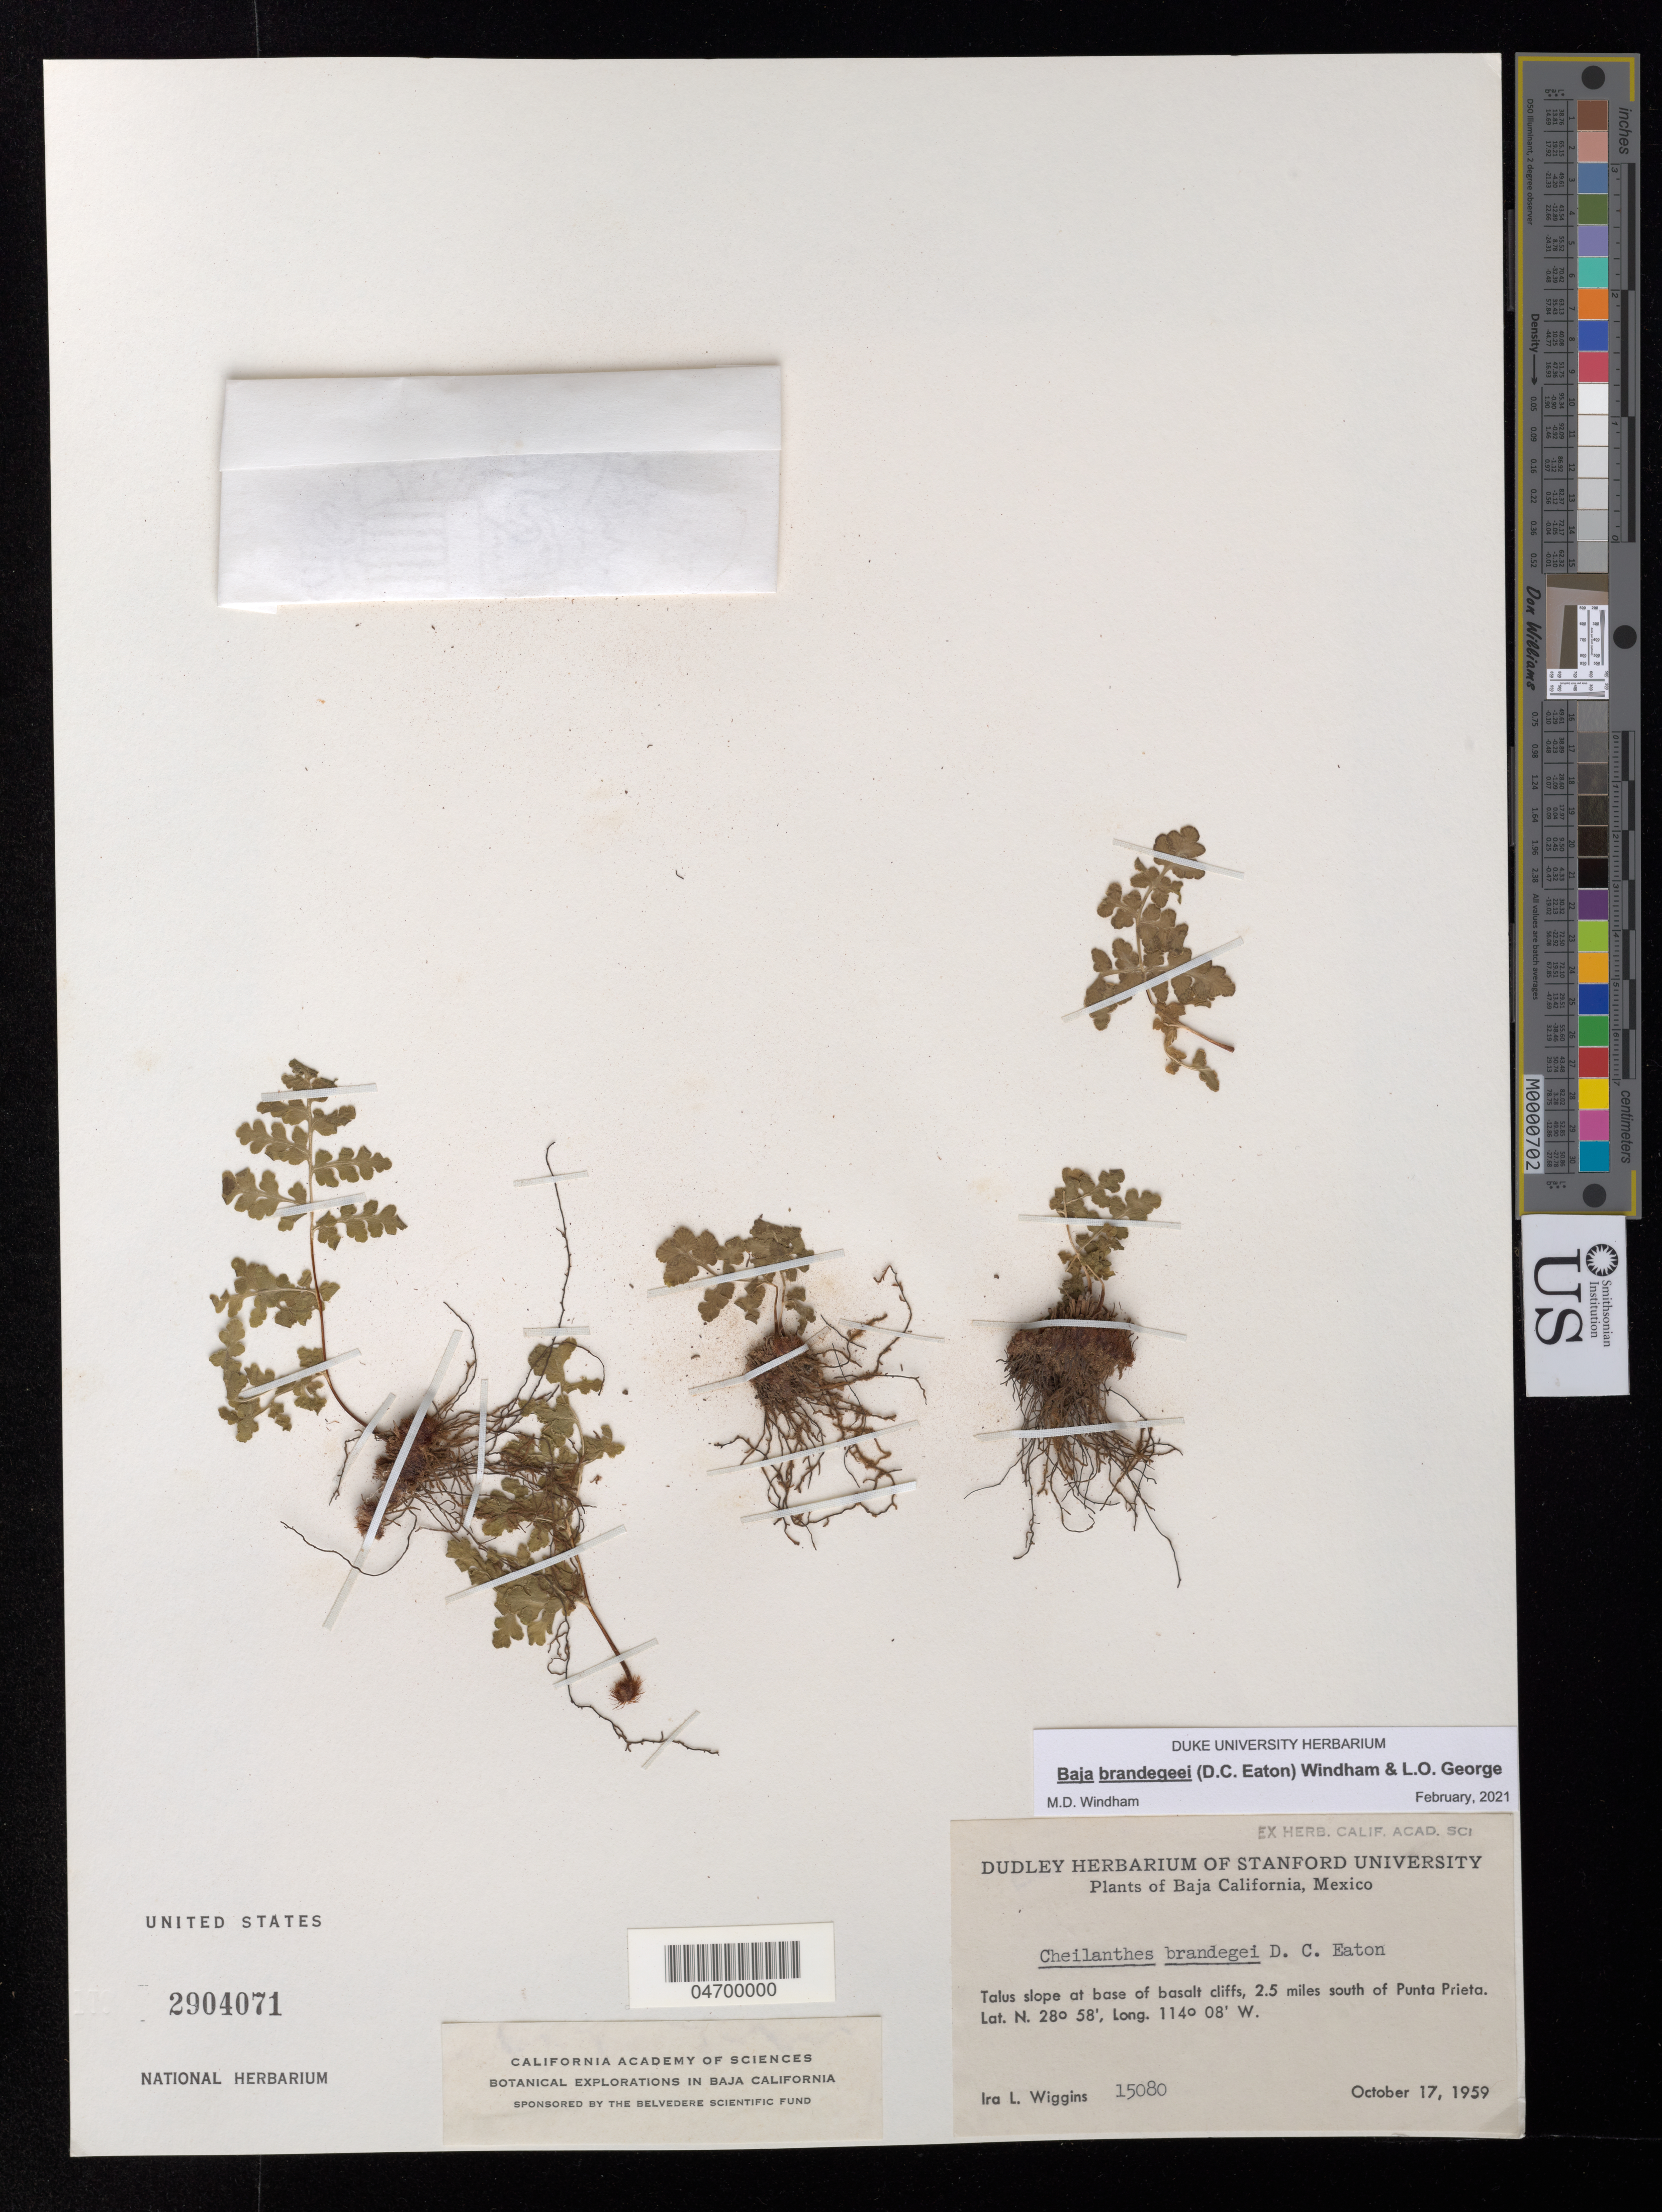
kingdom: Plantae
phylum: Tracheophyta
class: Polypodiopsida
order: Polypodiales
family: Pteridaceae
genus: Baja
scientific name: Baja brandegeei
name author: (D.C. Eaton) Windham & L.O. George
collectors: I. L. Wiggins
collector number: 15080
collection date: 1959-10-17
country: Mexico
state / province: Baja California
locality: Talus slope at base of basalt cliffs, 2.5 miles south of Punta Prieta.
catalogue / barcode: US 2904071